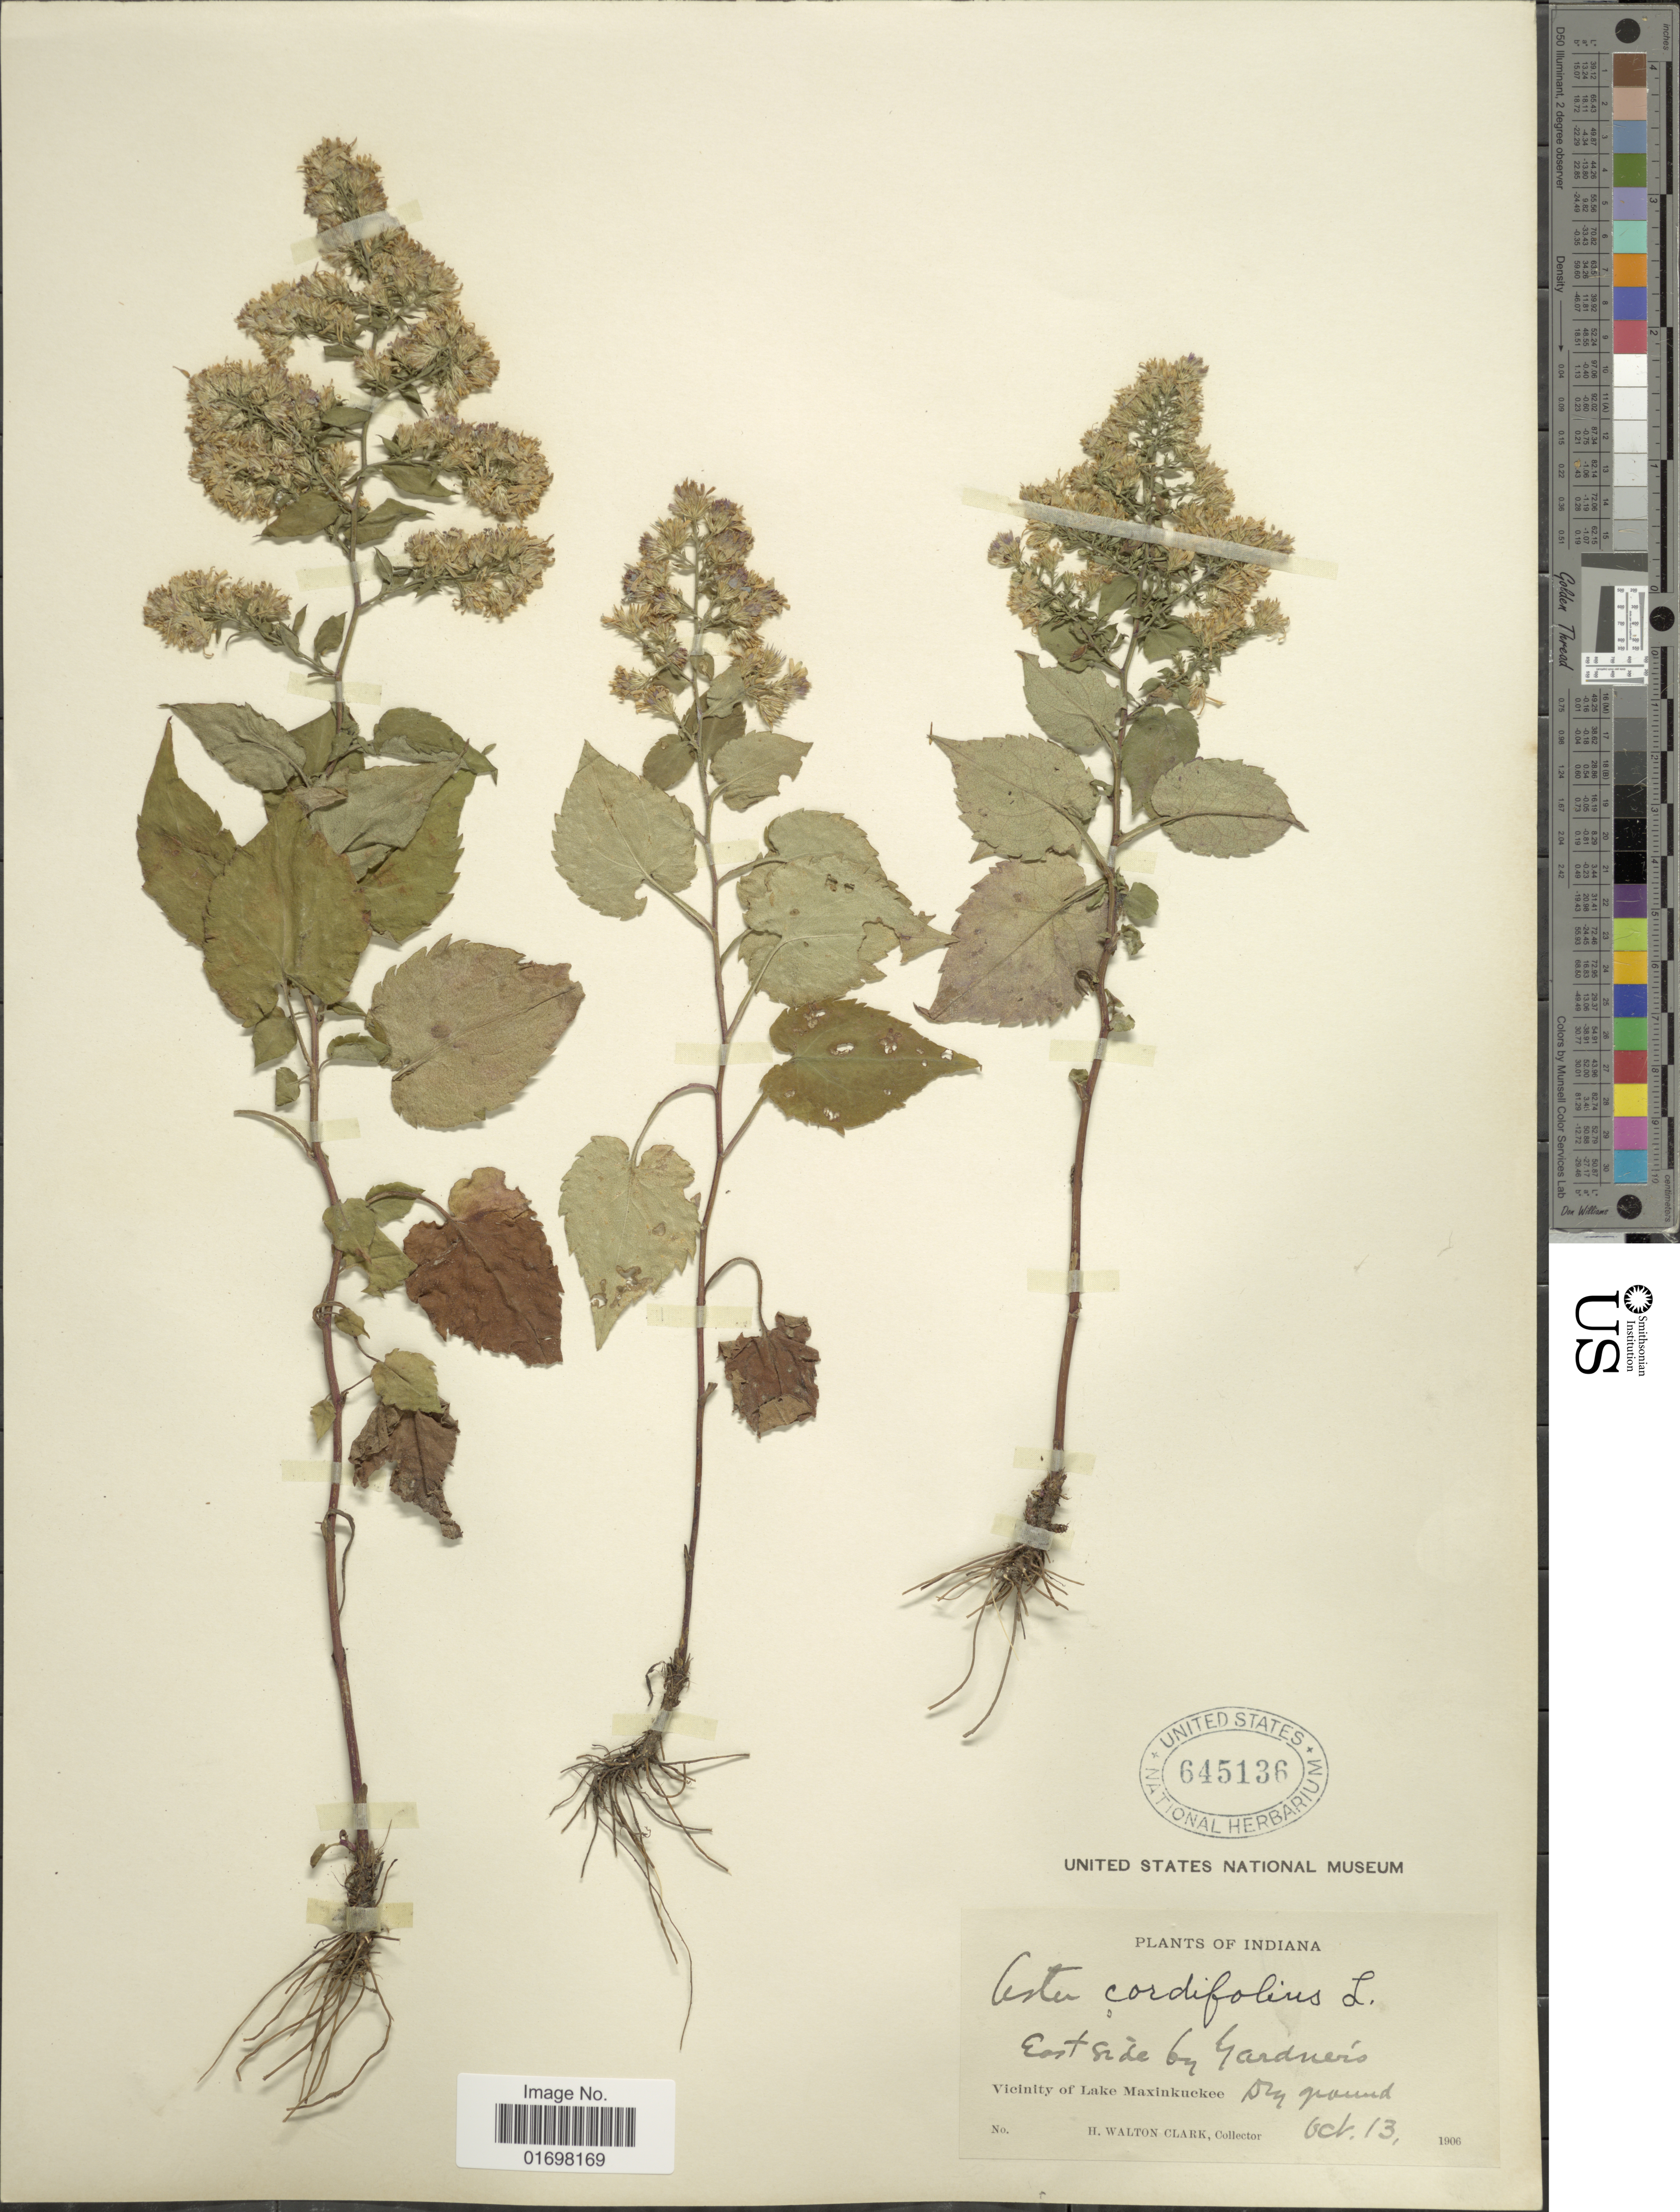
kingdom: Plantae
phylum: Tracheophyta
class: Magnoliopsida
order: Asterales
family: Asteraceae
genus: Symphyotrichum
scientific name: Symphyotrichum cordifolium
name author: (L.) G.L. Nesom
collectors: H. W. Clark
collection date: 1906-10-13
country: United States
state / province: Indiana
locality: East side by Gardeners, Vicinity of Lake Maxinkuckee.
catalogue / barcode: US 645136